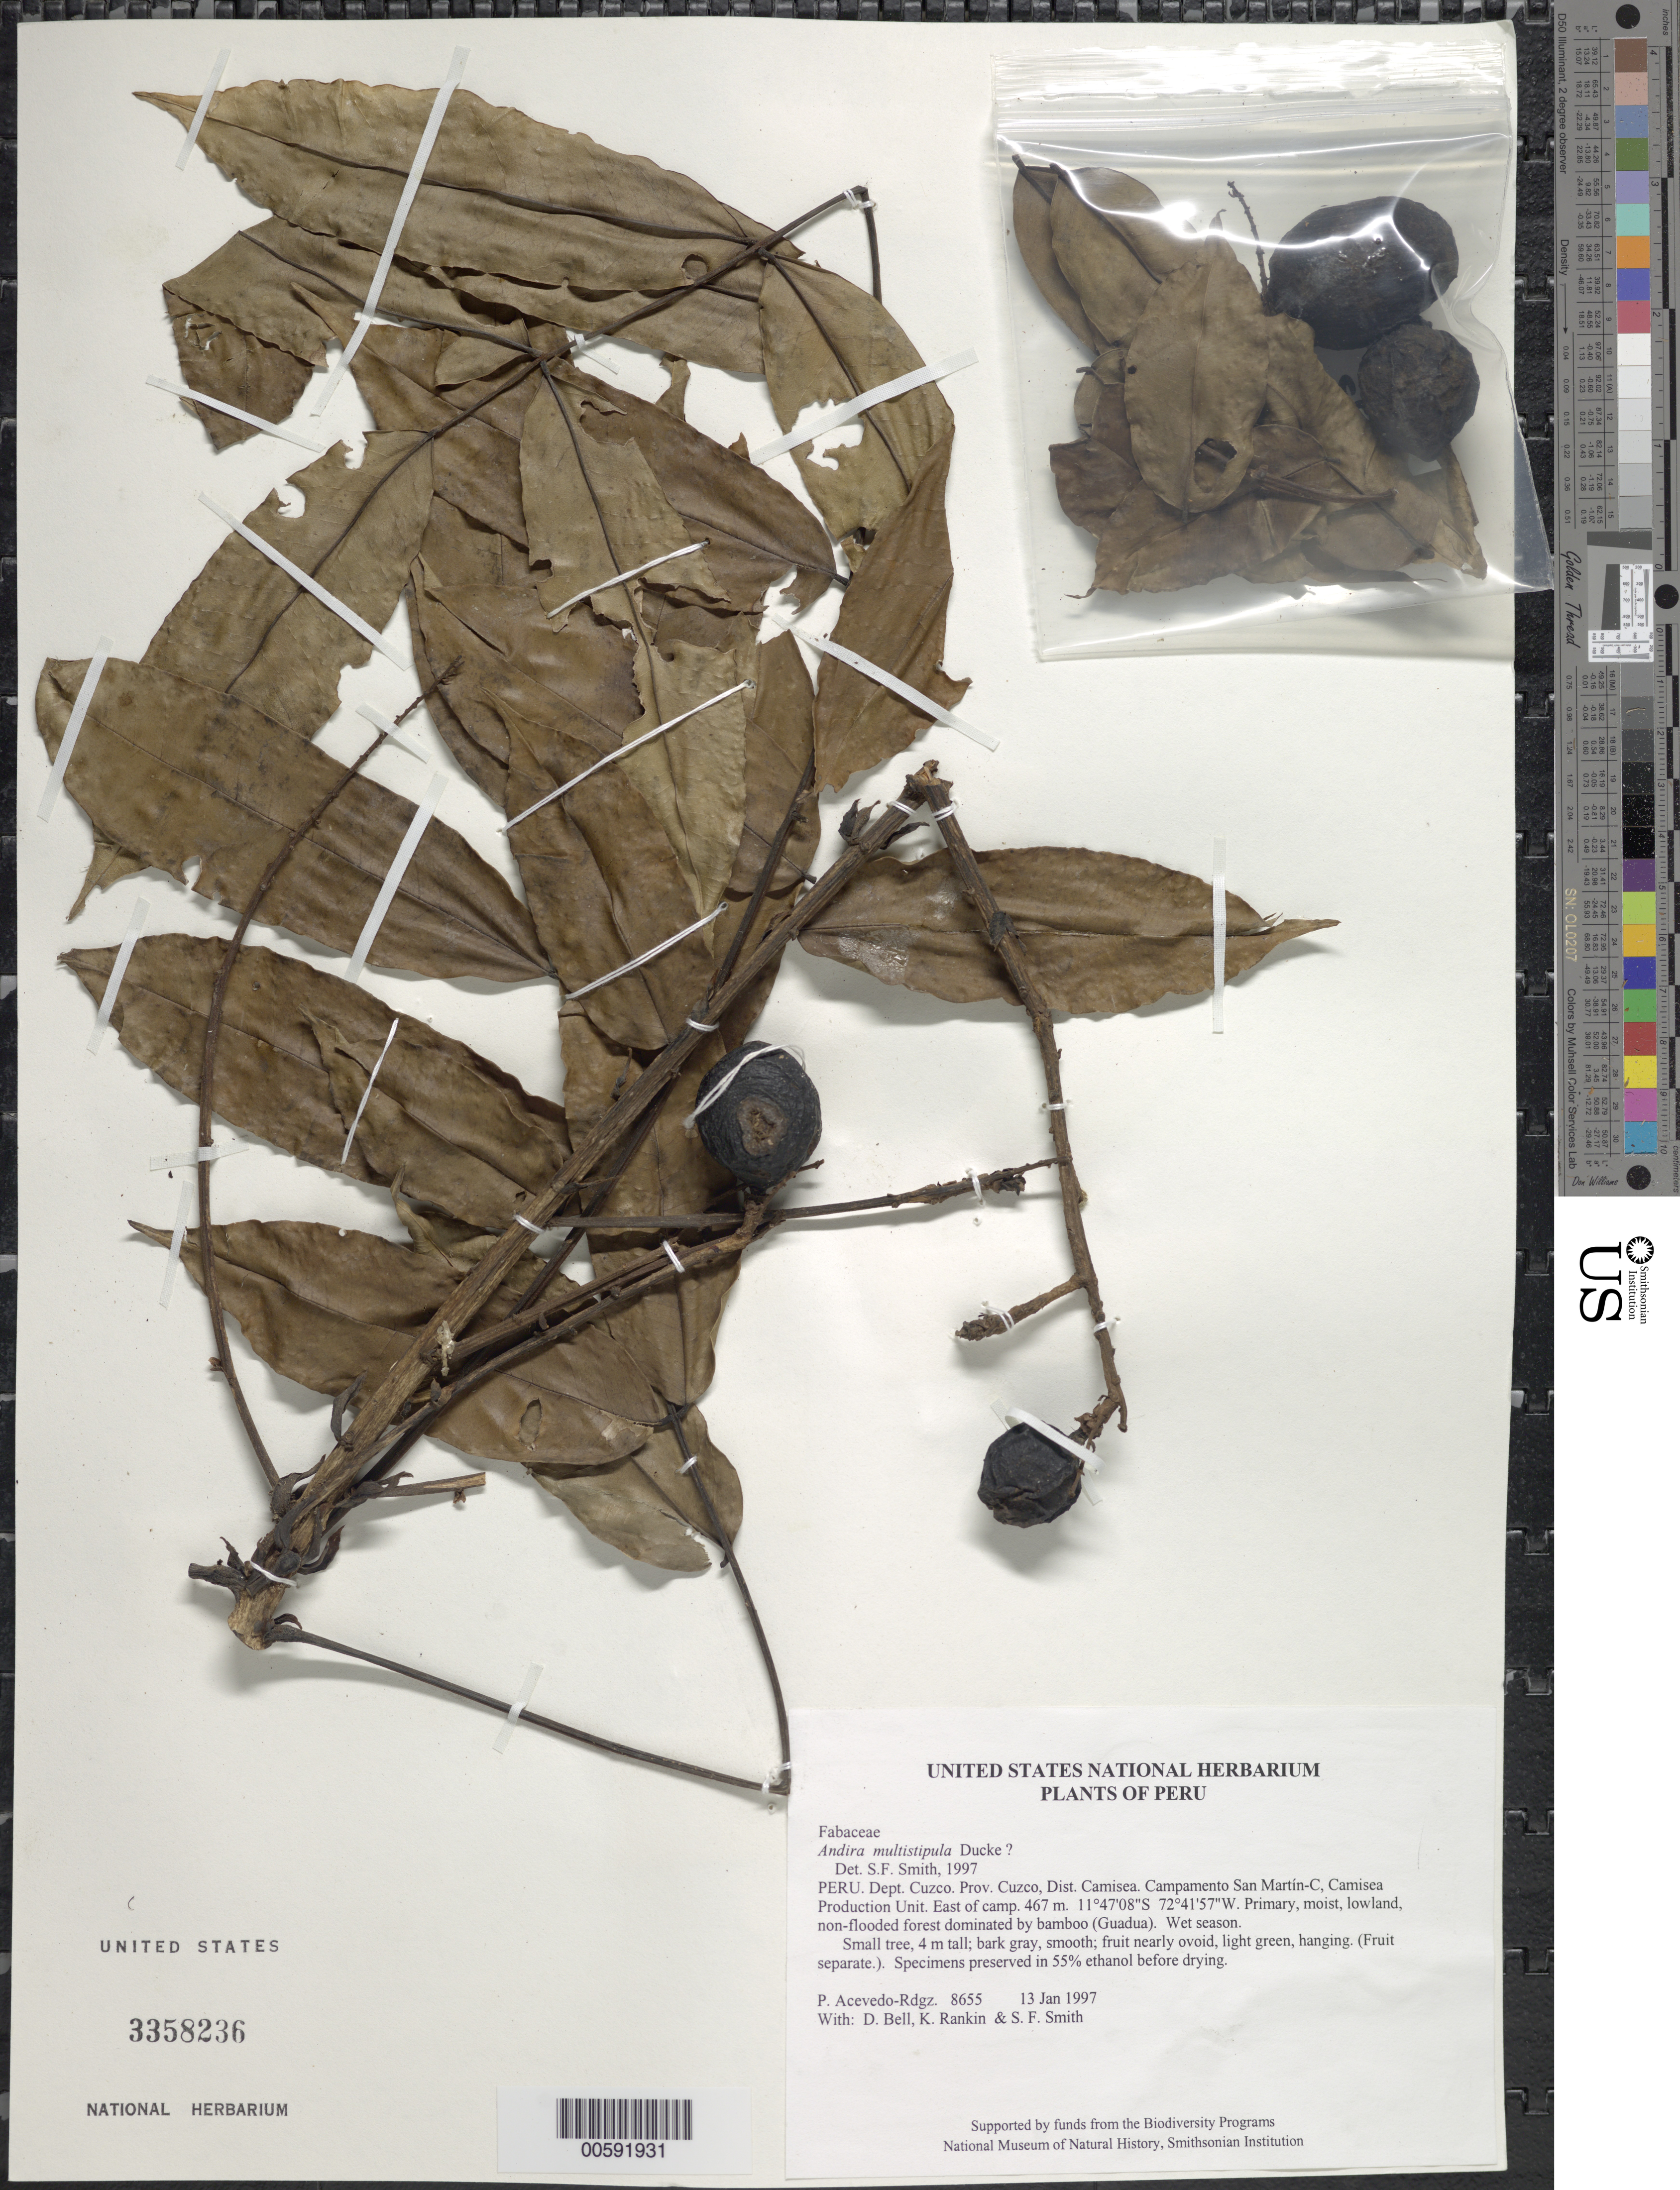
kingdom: Plantae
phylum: Tracheophyta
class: Magnoliopsida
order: Fabales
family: Fabaceae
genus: Andira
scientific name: Andira multistipula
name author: Ducke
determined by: Smith, Stephen F., (US), NMNH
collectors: P. Acevedo-Rodr., D. A. Bell, K. B. Rankin & S.F. Smith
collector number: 8655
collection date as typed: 13 Jan 1997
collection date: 1997-01-13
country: Peru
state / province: Cusco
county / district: Cusco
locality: Districto Camisea, Campamento San Martín-C, Camisea Production Unit. East of camp.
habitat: Primary, moist, lowland, non-flooded forest dominated by bamboo (Guadua). Wet season.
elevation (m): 467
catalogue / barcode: US 3358236